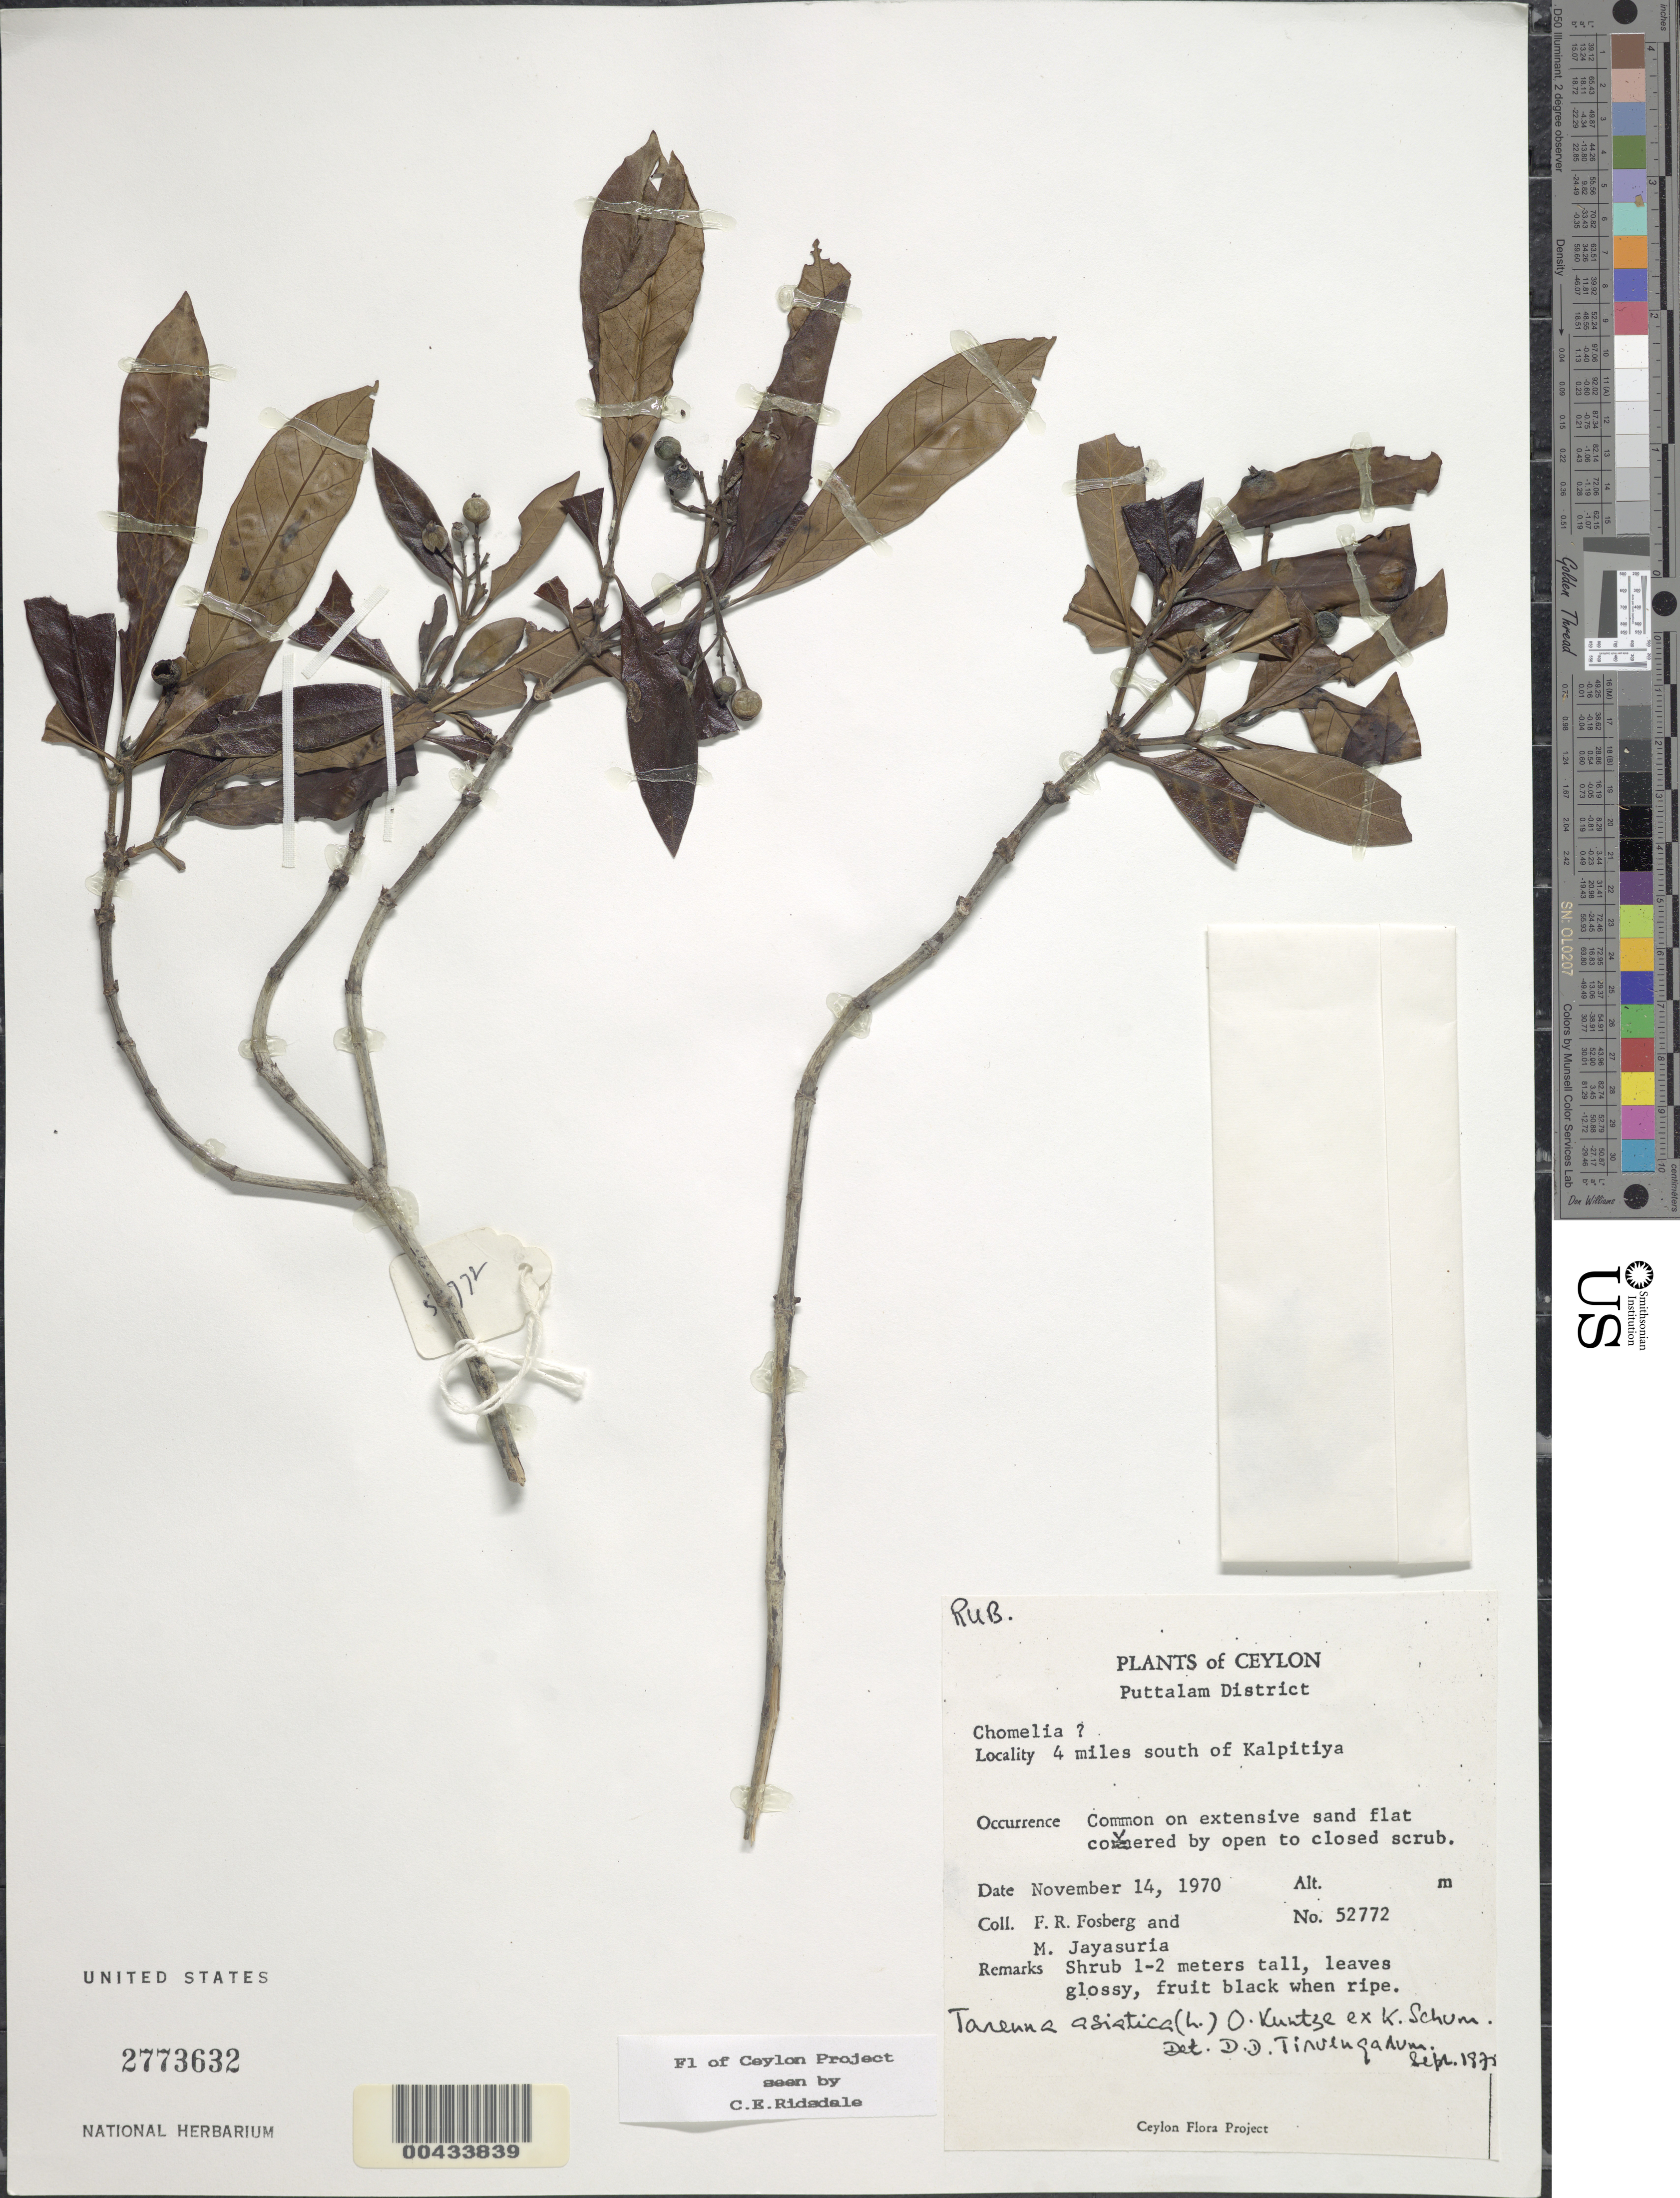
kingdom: Plantae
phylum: Tracheophyta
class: Magnoliopsida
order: Gentianales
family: Rubiaceae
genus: Tarenna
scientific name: Tarenna asiatica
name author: (L.) Kuntze ex K. Schum.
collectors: F. R. Fosberg & A. H. Jayasuriya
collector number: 52772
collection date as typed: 14 Nov 1970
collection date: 1970-11-14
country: Sri Lanka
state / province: North Western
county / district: Puttalam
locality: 4 mi S of Kalpitiya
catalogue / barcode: US 2773632